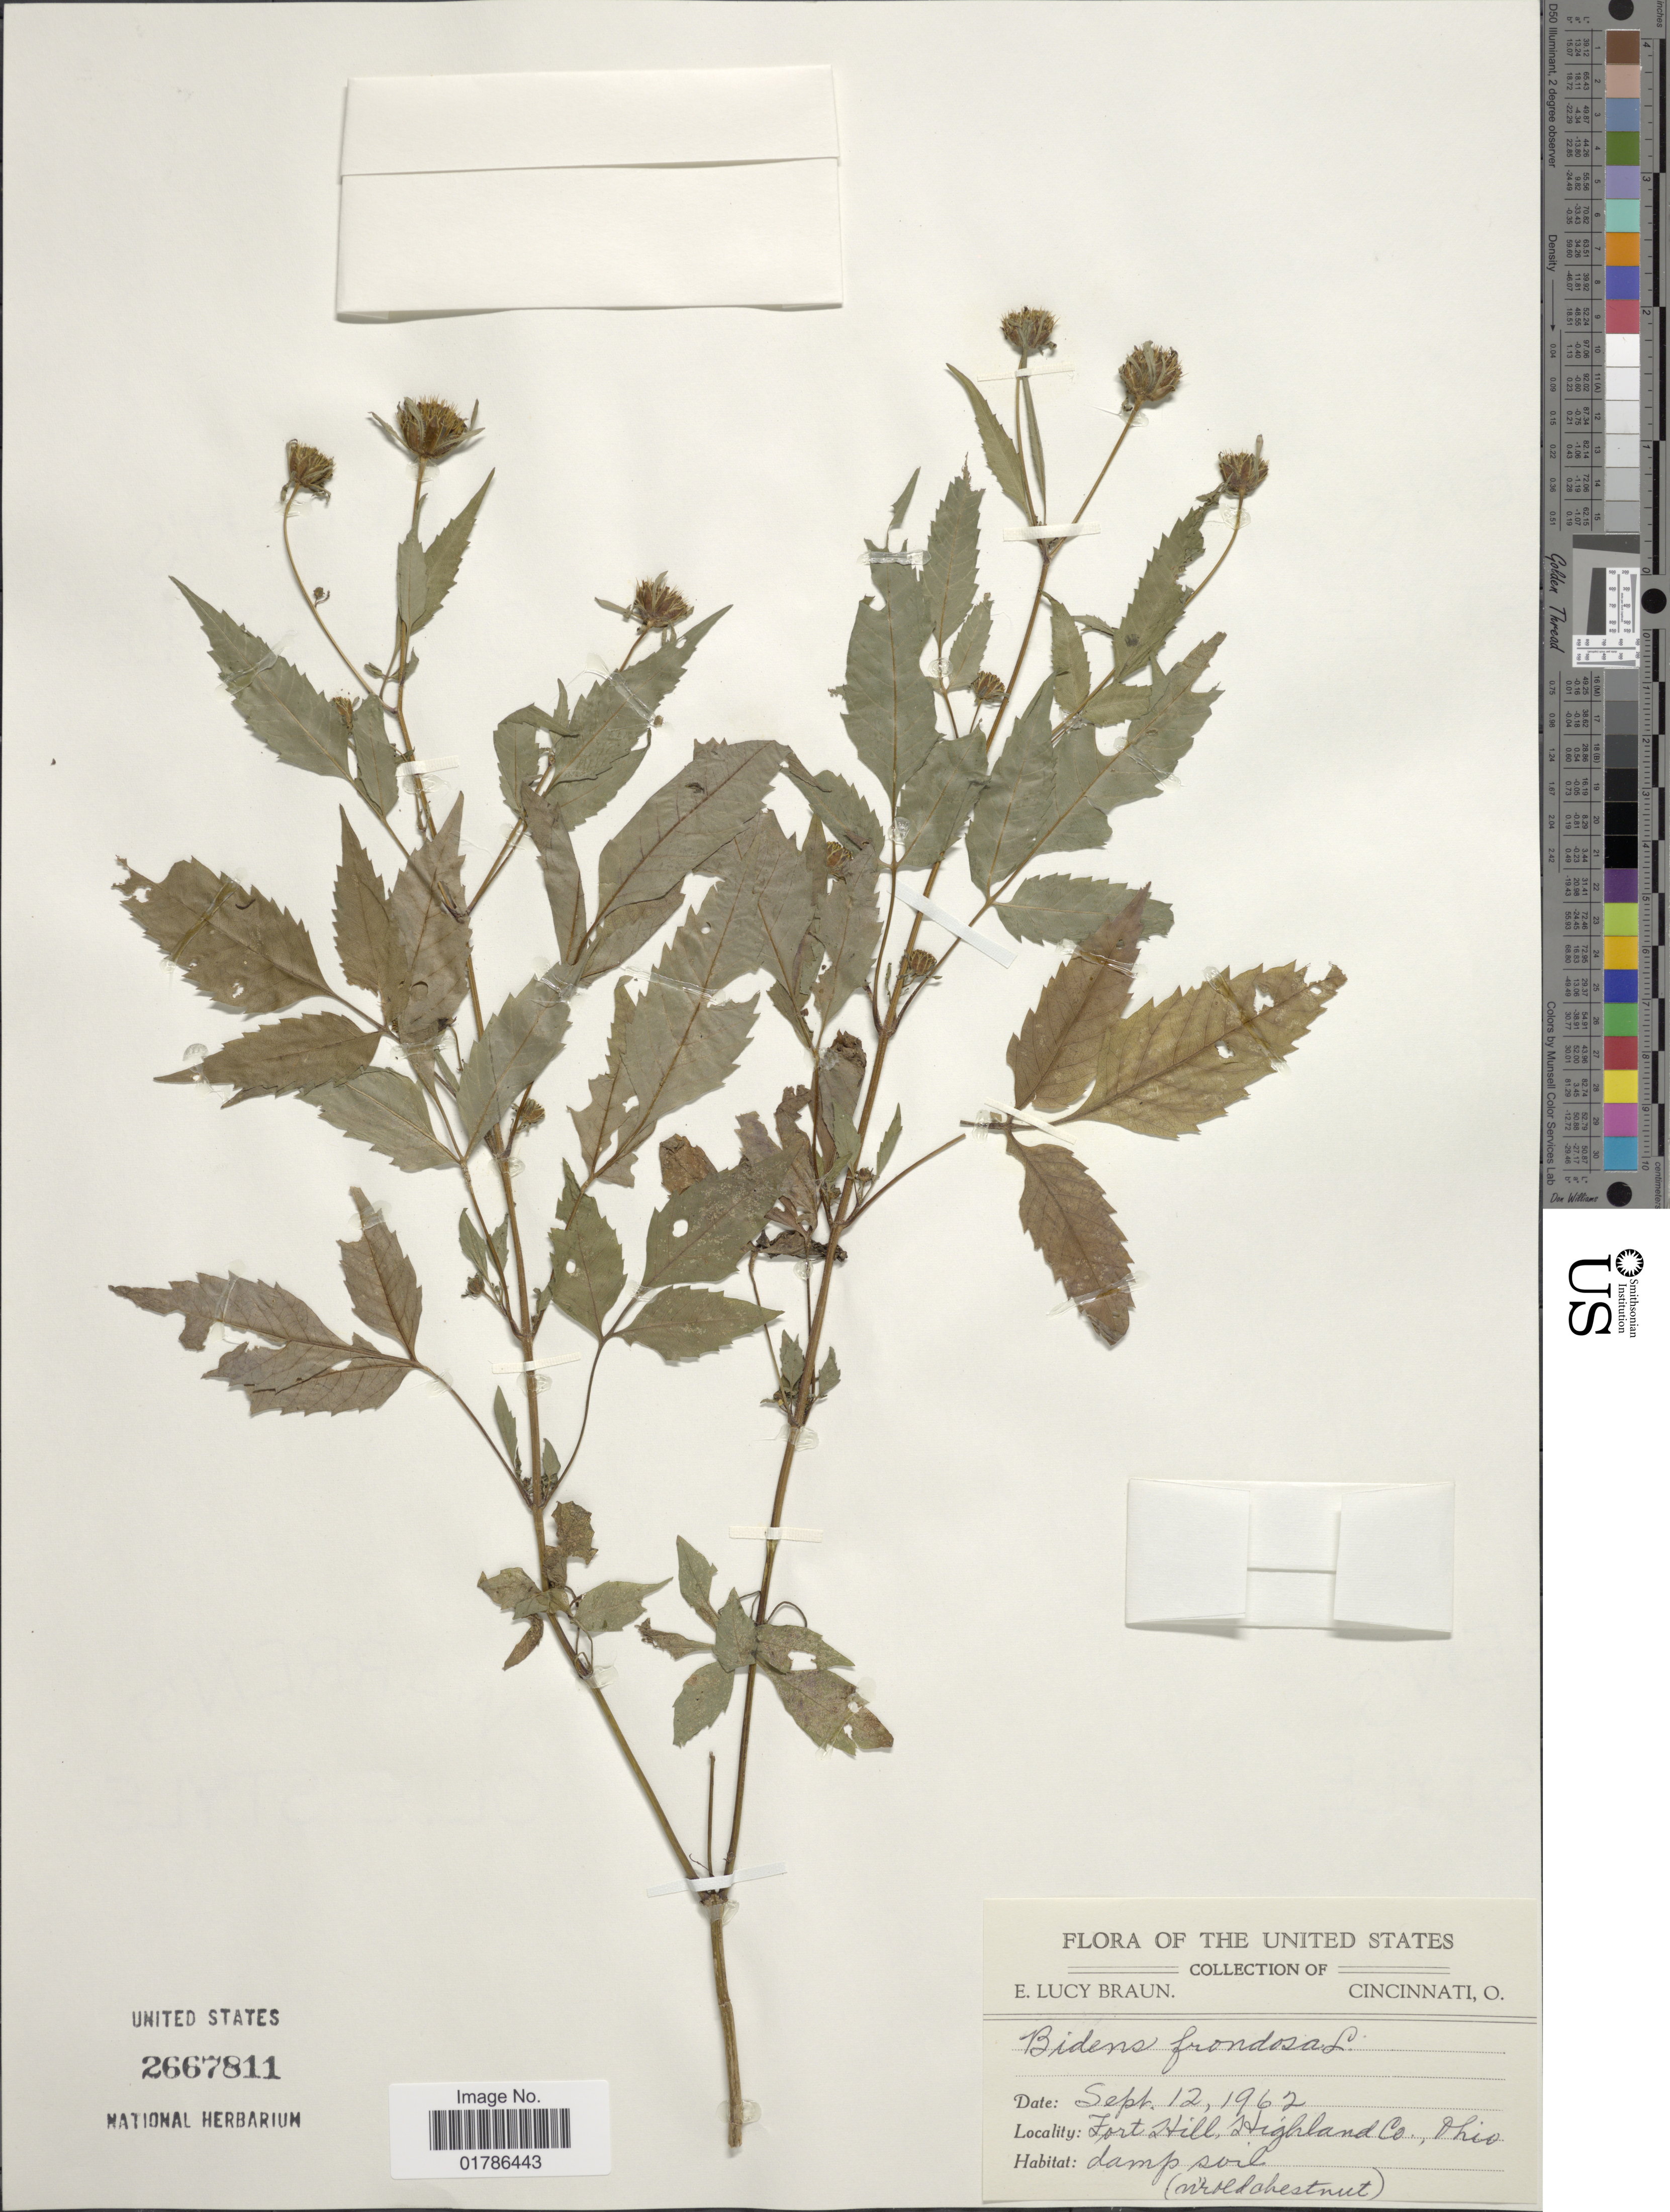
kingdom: Plantae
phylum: Tracheophyta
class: Magnoliopsida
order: Asterales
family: Asteraceae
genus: Bidens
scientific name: Bidens frondosa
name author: L.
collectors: E. L. Braun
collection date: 1962-09-12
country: United States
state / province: Ohio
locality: Fort Hill, Highland Co.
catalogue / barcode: US 2667811